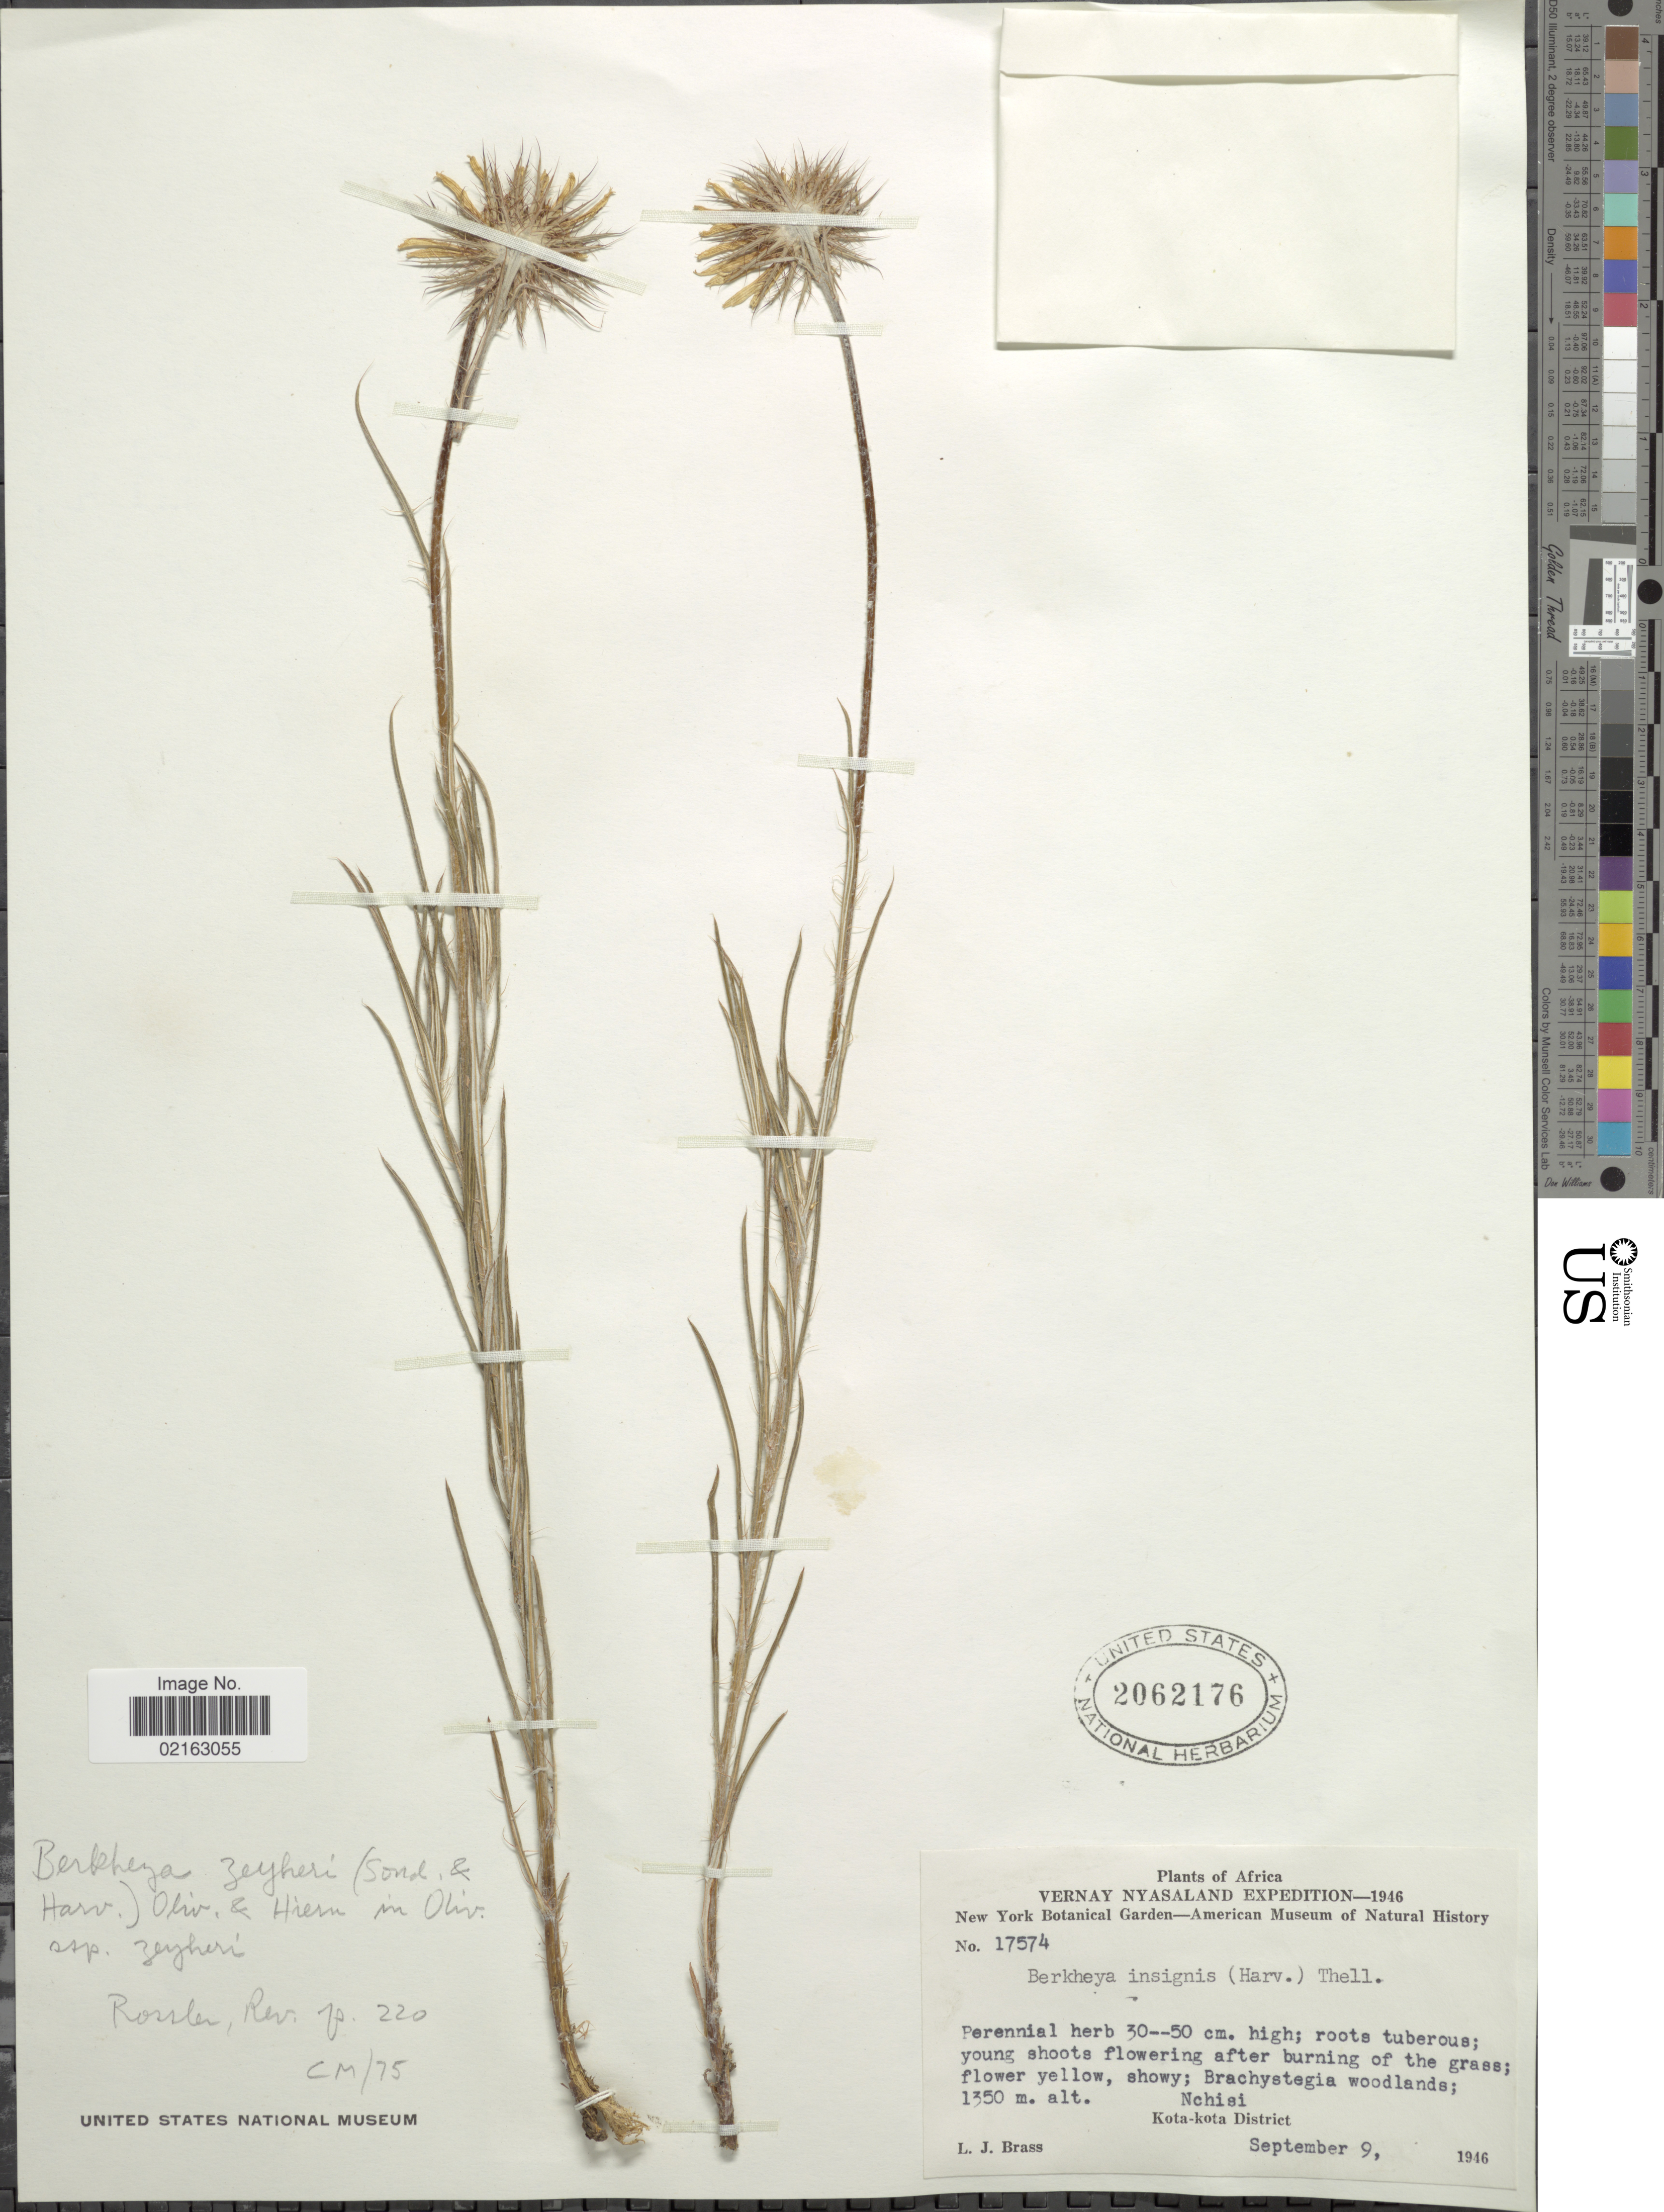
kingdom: Plantae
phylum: Tracheophyta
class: Magnoliopsida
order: Asterales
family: Asteraceae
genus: Berkheya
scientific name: Berkheya insignis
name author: (Harv.) Thell.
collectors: L. J. Brass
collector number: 17574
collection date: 1946-09-09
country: Malawi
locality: Vernay Nyasaland. Nchisi. Kota-kota District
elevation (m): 1350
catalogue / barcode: US 2062176